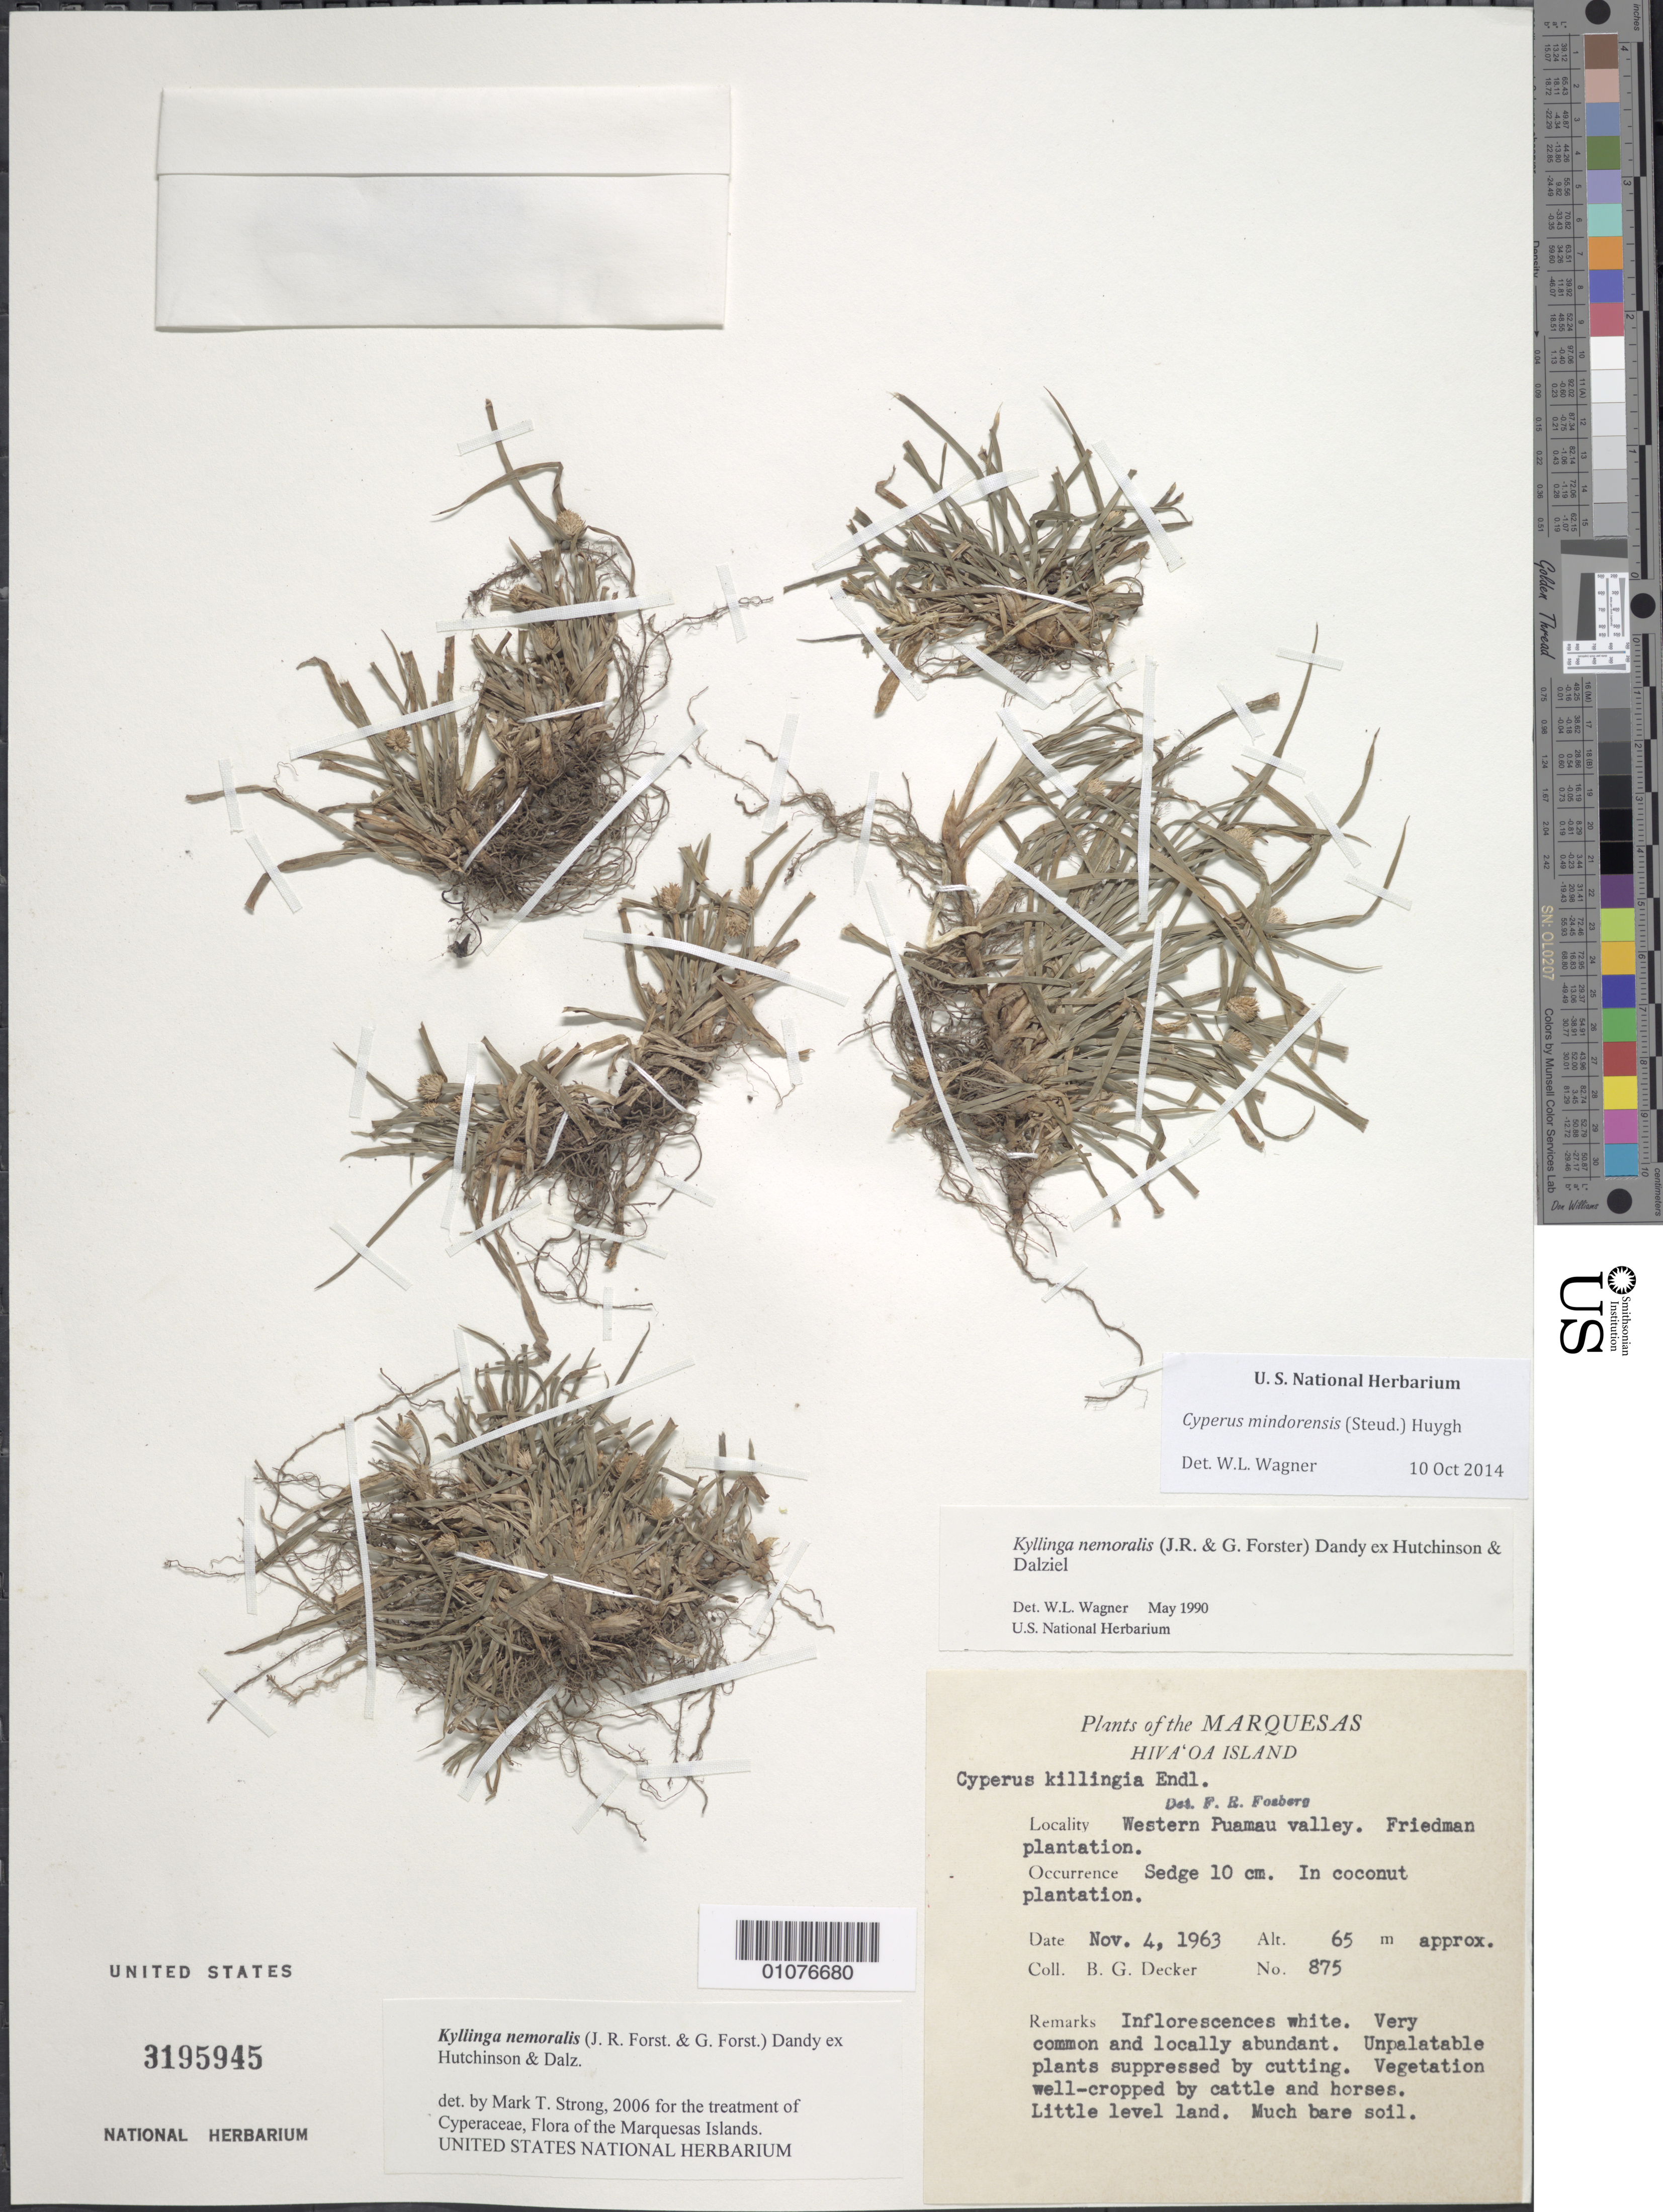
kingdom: Plantae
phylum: Tracheophyta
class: Liliopsida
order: Poales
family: Cyperaceae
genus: Cyperus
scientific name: Cyperus mindorensis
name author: (Steud.) Huygh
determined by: Lorence, David H., (PTBG), National Tropical Botanical Garden (UNITED STATES)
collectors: B. G. Decker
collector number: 875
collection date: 1963-11-04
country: French Polynesia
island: Hiva Oa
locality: W Puamau Valley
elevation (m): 65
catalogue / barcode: US 3195945